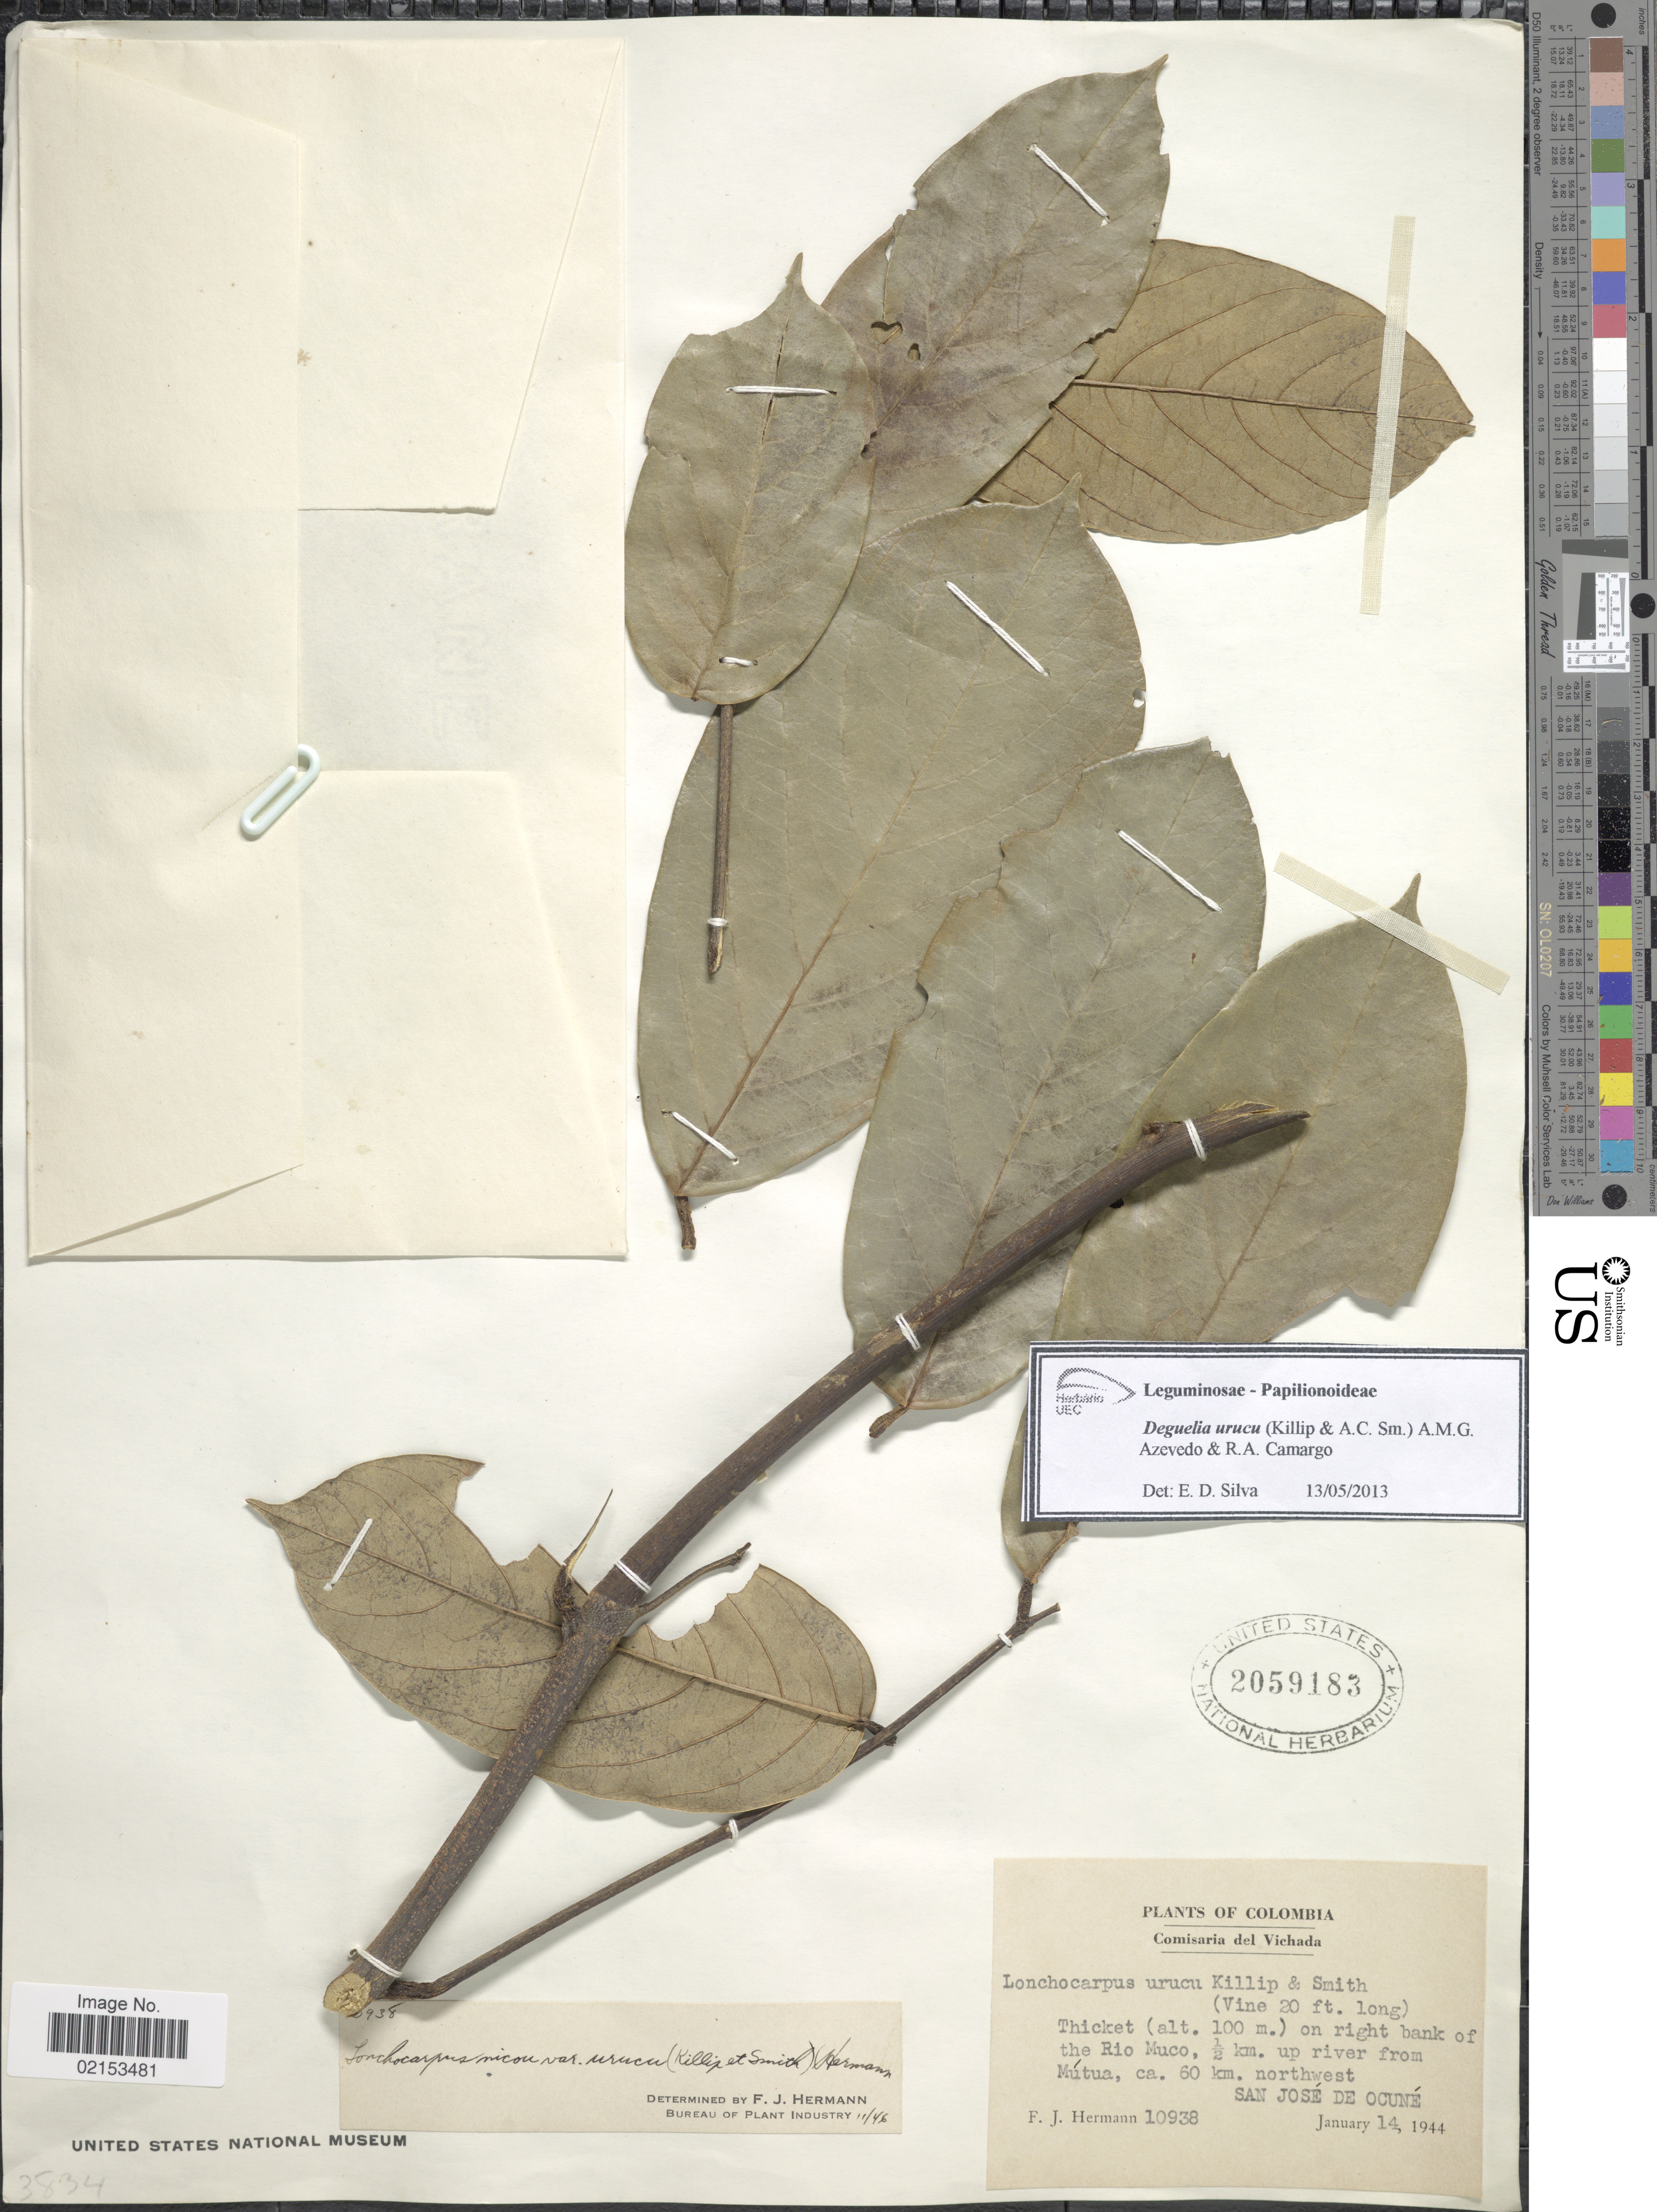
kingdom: Plantae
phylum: Tracheophyta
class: Magnoliopsida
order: Fabales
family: Fabaceae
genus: Deguelia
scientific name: Deguelia urucu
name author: (Killip & A.C. Sm.) A.M.G. Azevedo & R.A. Camargo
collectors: F. J. Hermann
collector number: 10938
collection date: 1944-01-14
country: Colombia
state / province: Vichada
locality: On right bank of the Rio Muco, ½ km up river from Mutua, ca 60 km northwest San Jose de Ocune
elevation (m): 100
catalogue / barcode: US 2059183